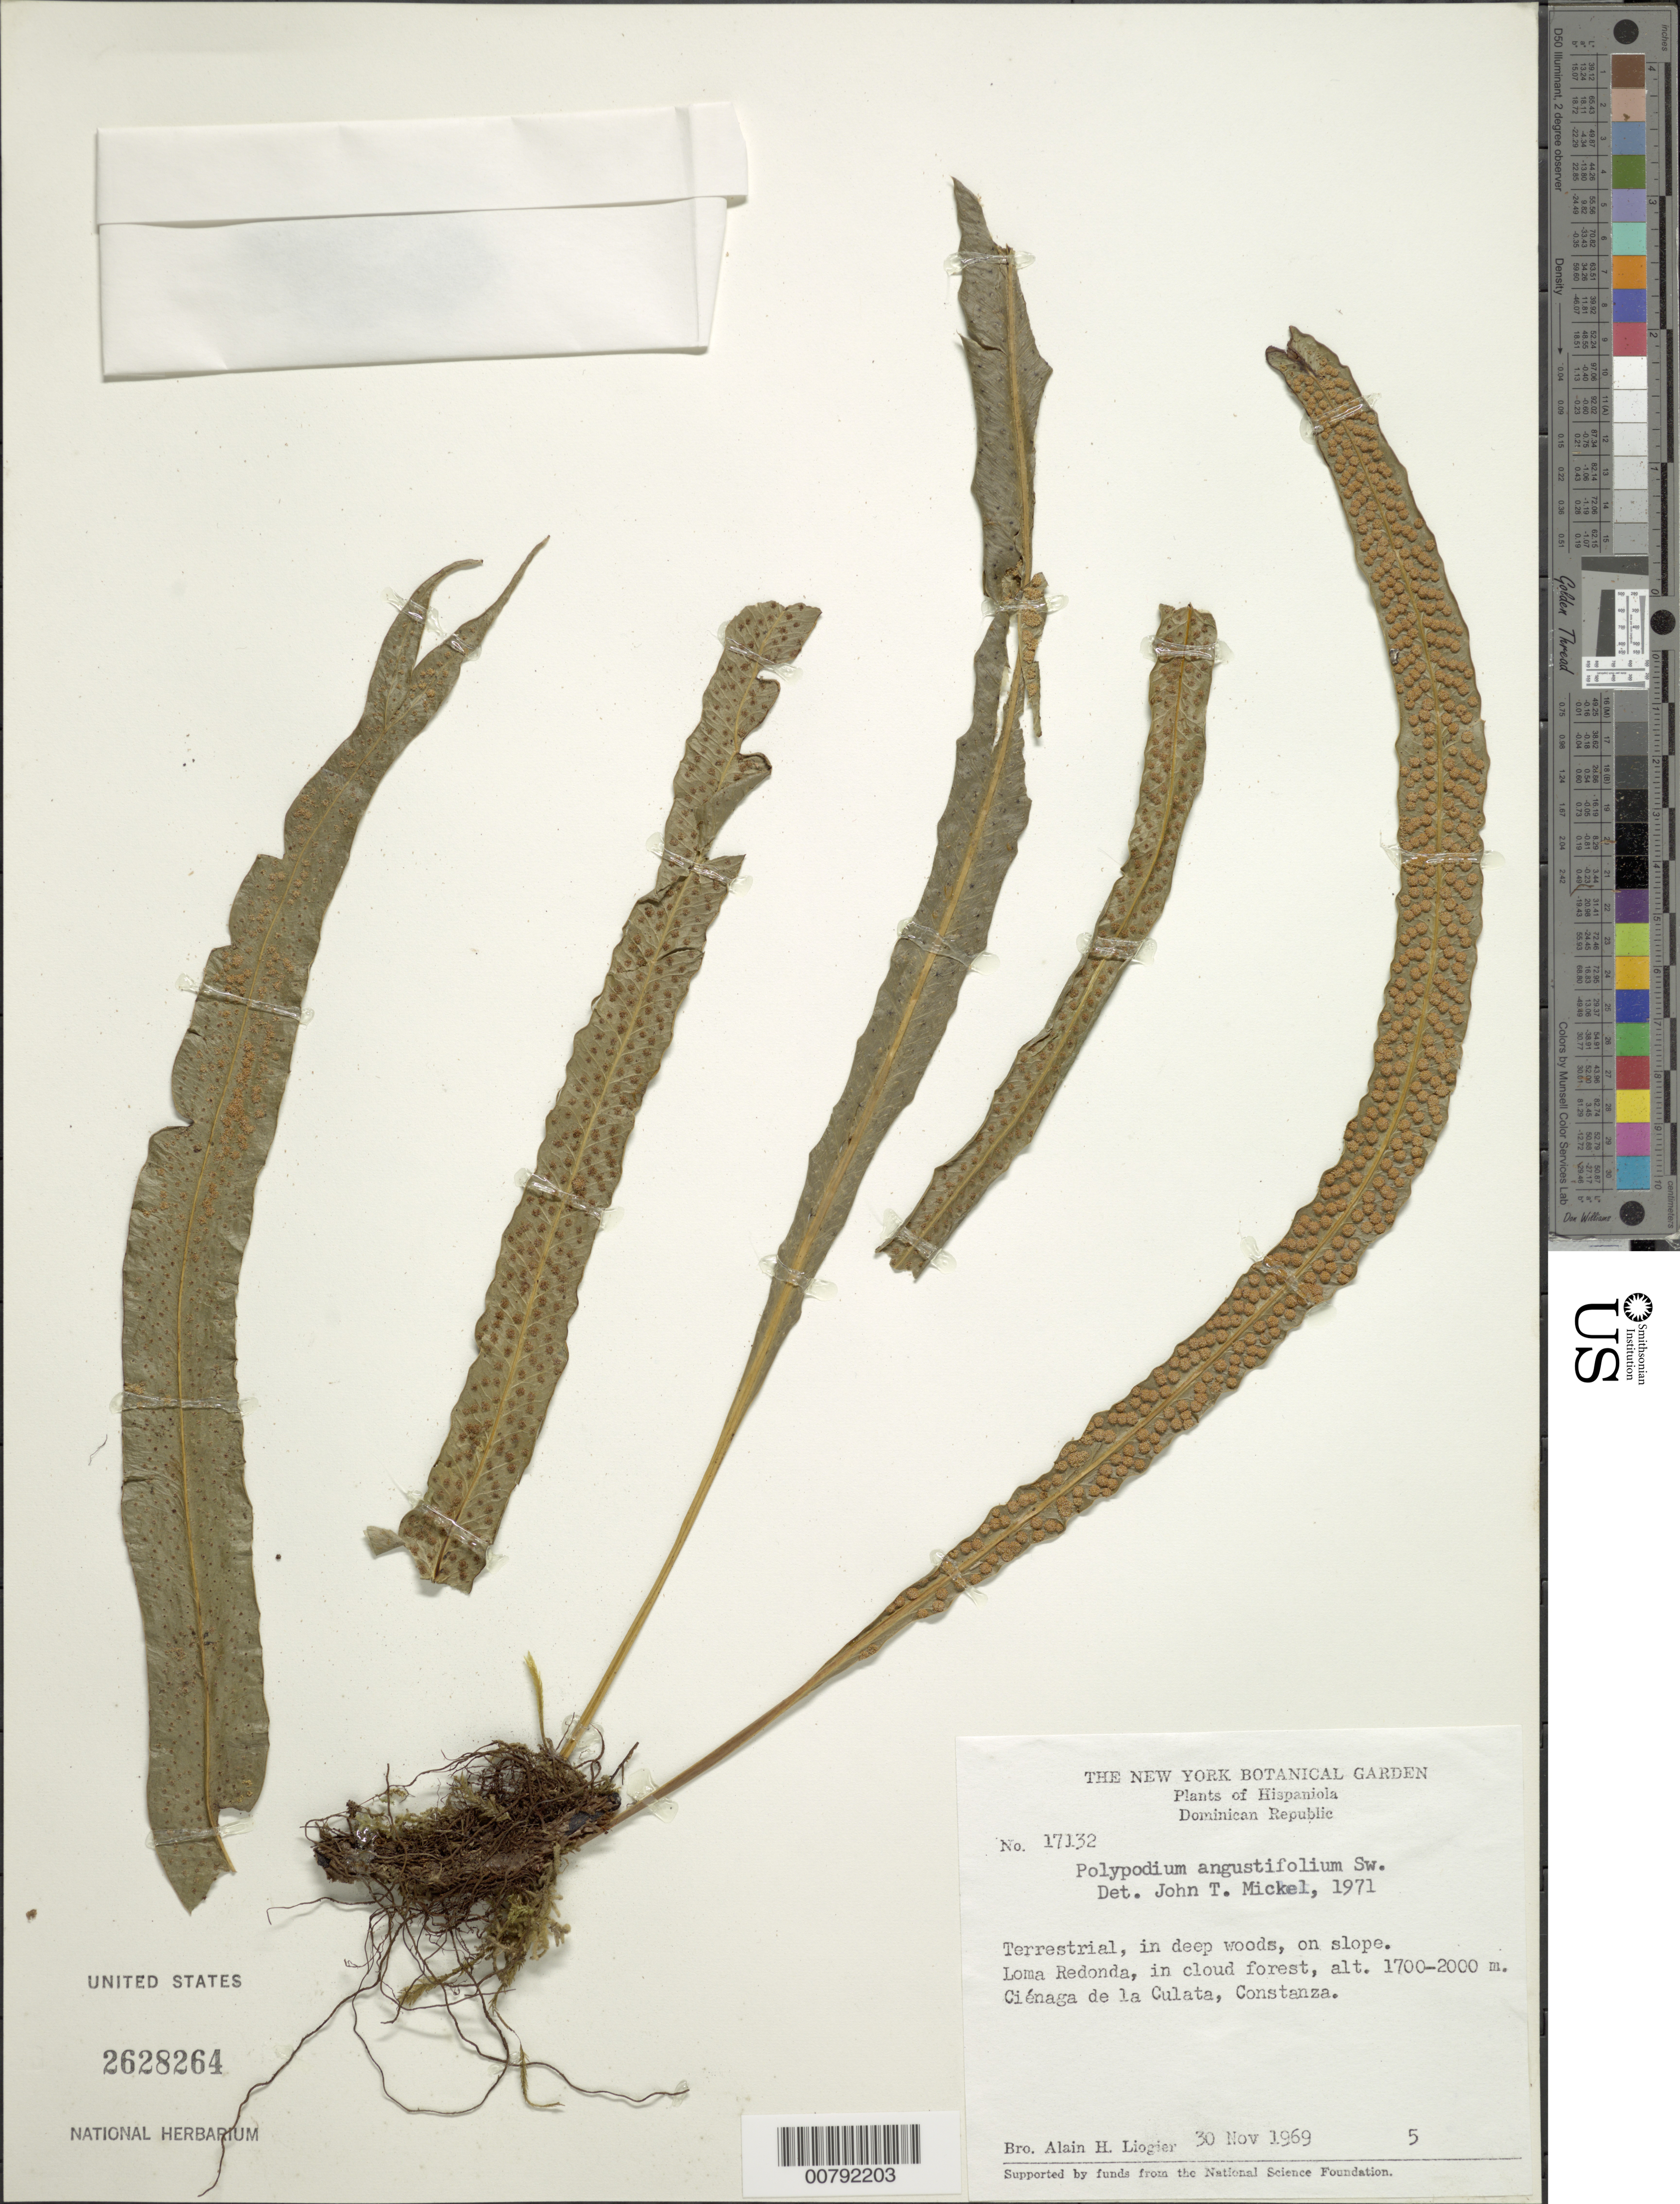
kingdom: Plantae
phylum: Tracheophyta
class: Polypodiopsida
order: Polypodiales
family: Polypodiaceae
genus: Campyloneurum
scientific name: Campyloneurum angustifolium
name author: (Sw.) Fée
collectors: A. H. Liogier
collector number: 17132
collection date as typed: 30 Nov 1969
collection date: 1969-11-30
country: Dominican Republic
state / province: La Vega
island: Hispaniola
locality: Loma Redonda, Ciénaga de la Culata, Constanza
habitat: Cloud forest, deep woods on slope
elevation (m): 1700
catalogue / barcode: US 2628264